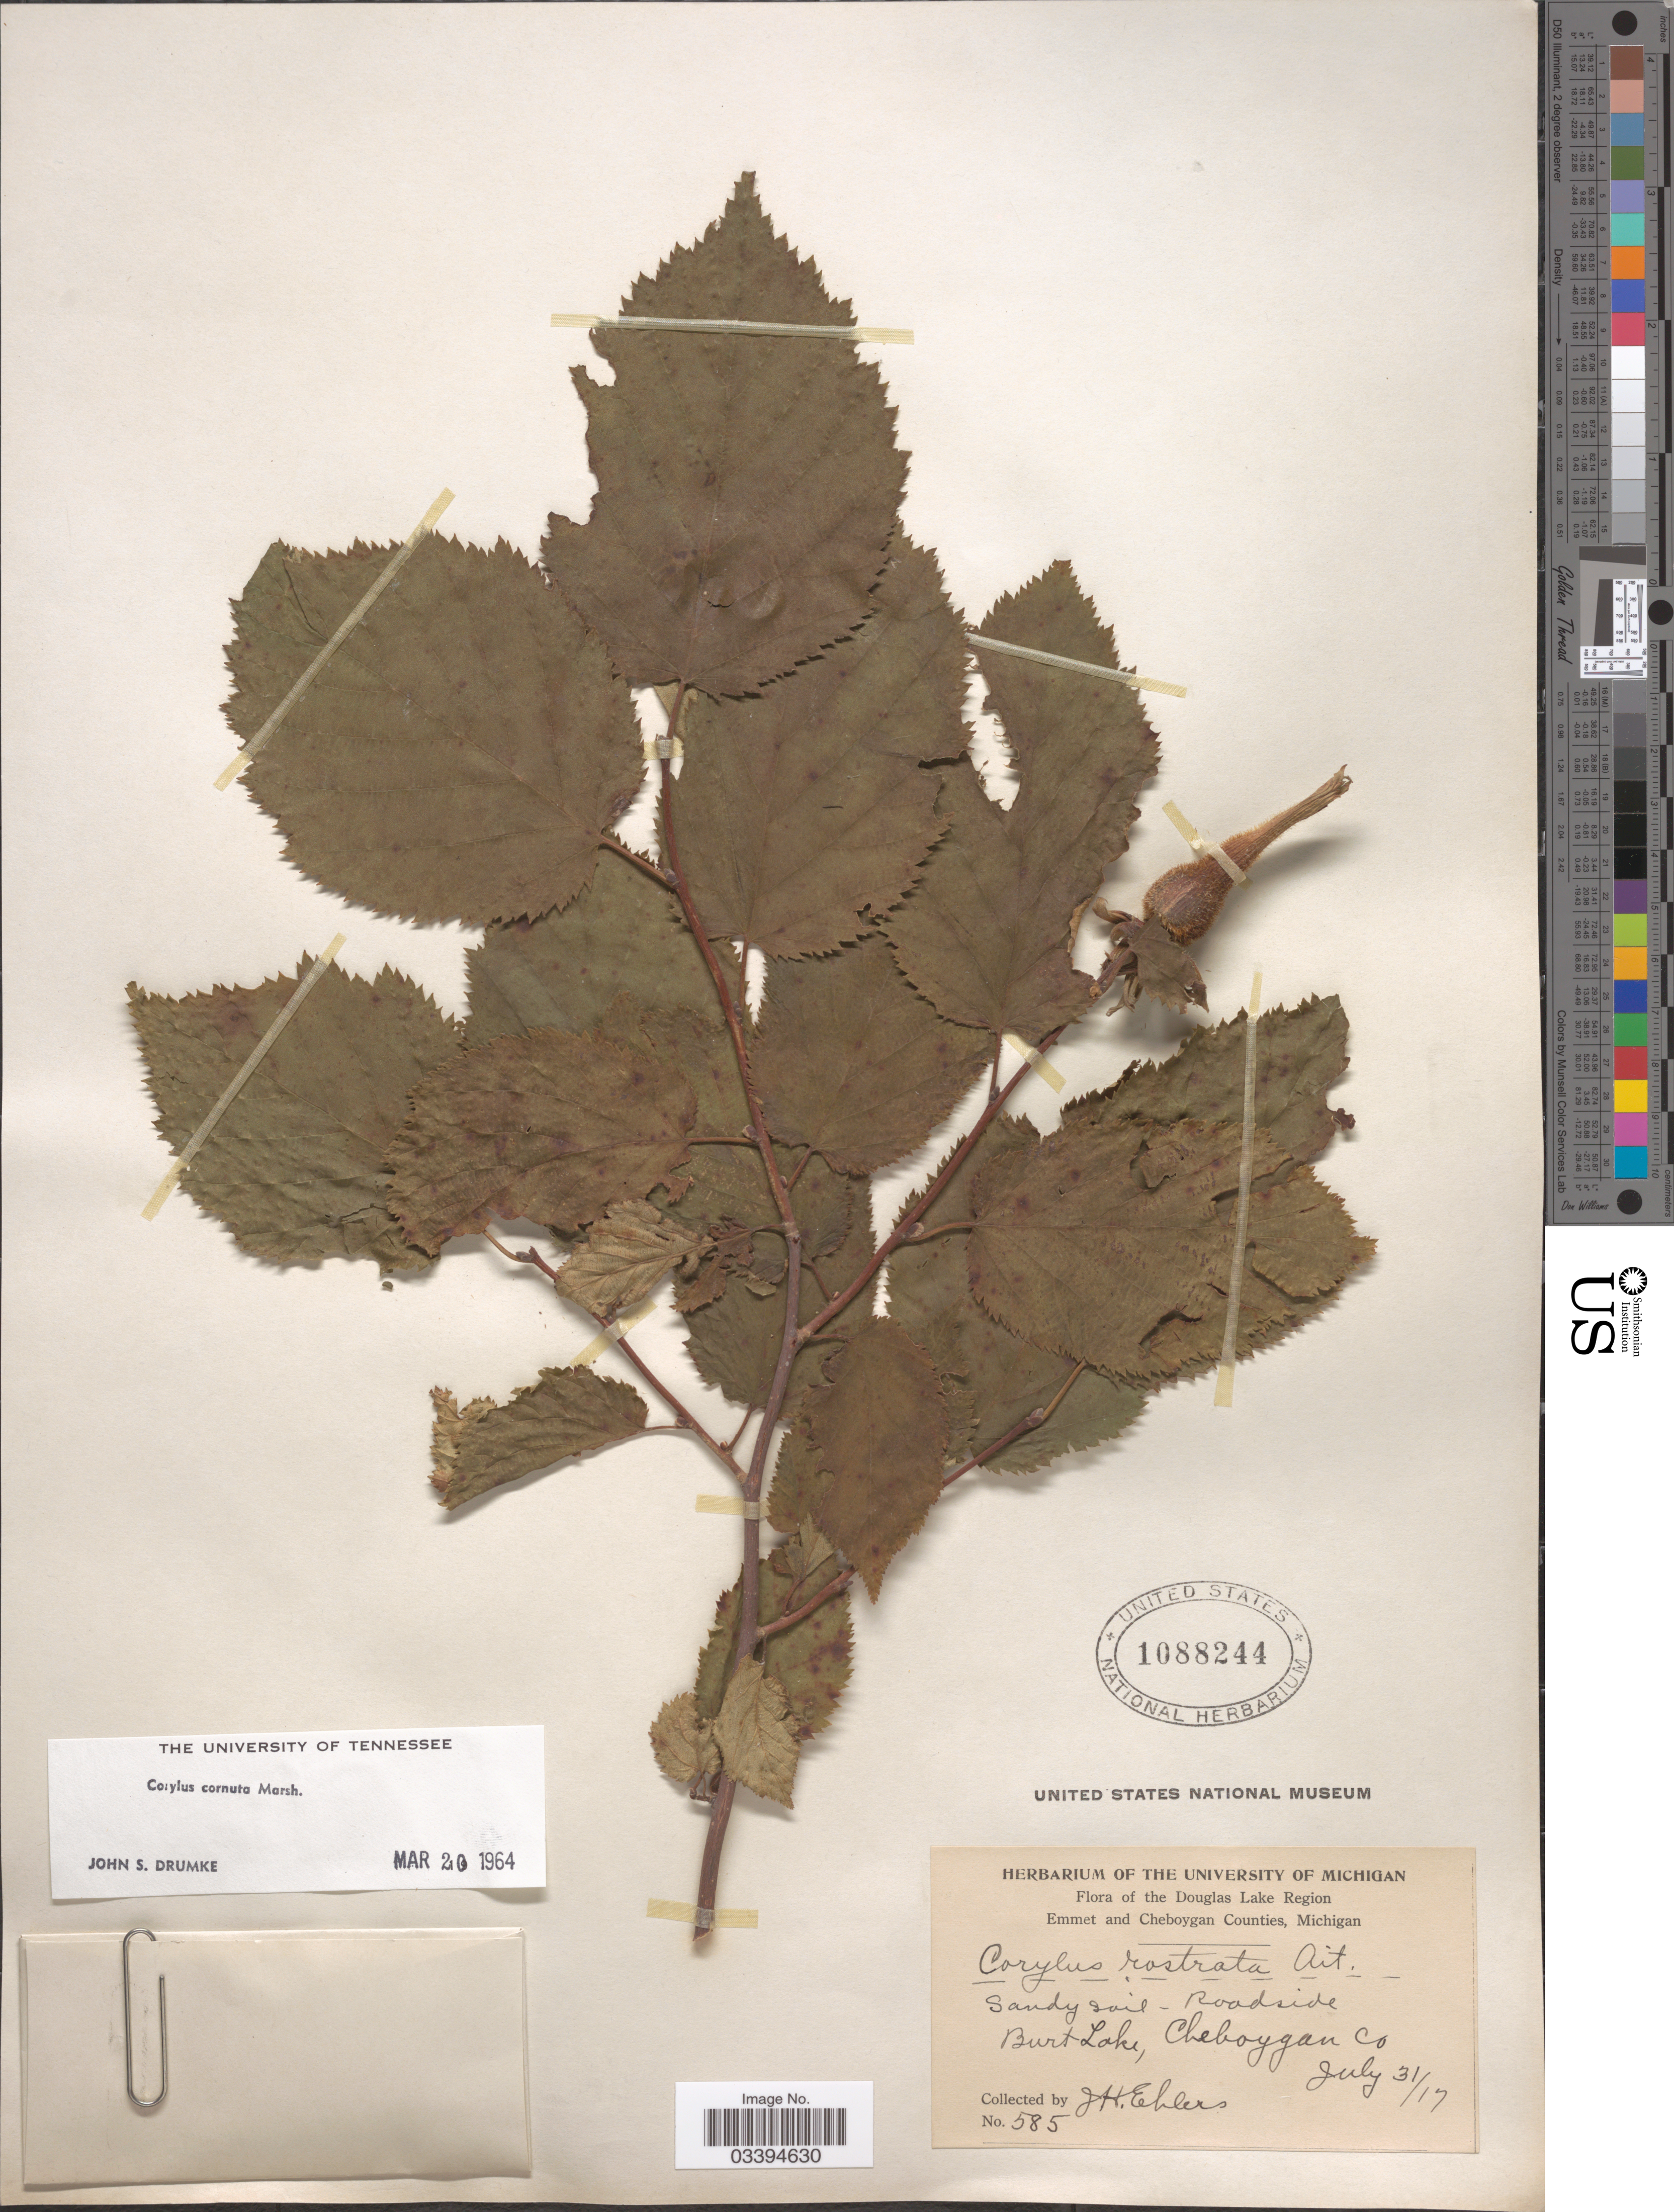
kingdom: Plantae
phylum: Tracheophyta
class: Magnoliopsida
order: Fagales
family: Betulaceae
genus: Corylus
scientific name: Corylus cornuta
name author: Marshall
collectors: J. H. Ehlers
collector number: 585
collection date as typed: Transcribed d/m/y: 31/7/17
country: United States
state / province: Michigan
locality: The Douglas Lake Region Emmet and Cheboygan Counties. Burt Lake, Cheboygan Co.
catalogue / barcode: US 1088244